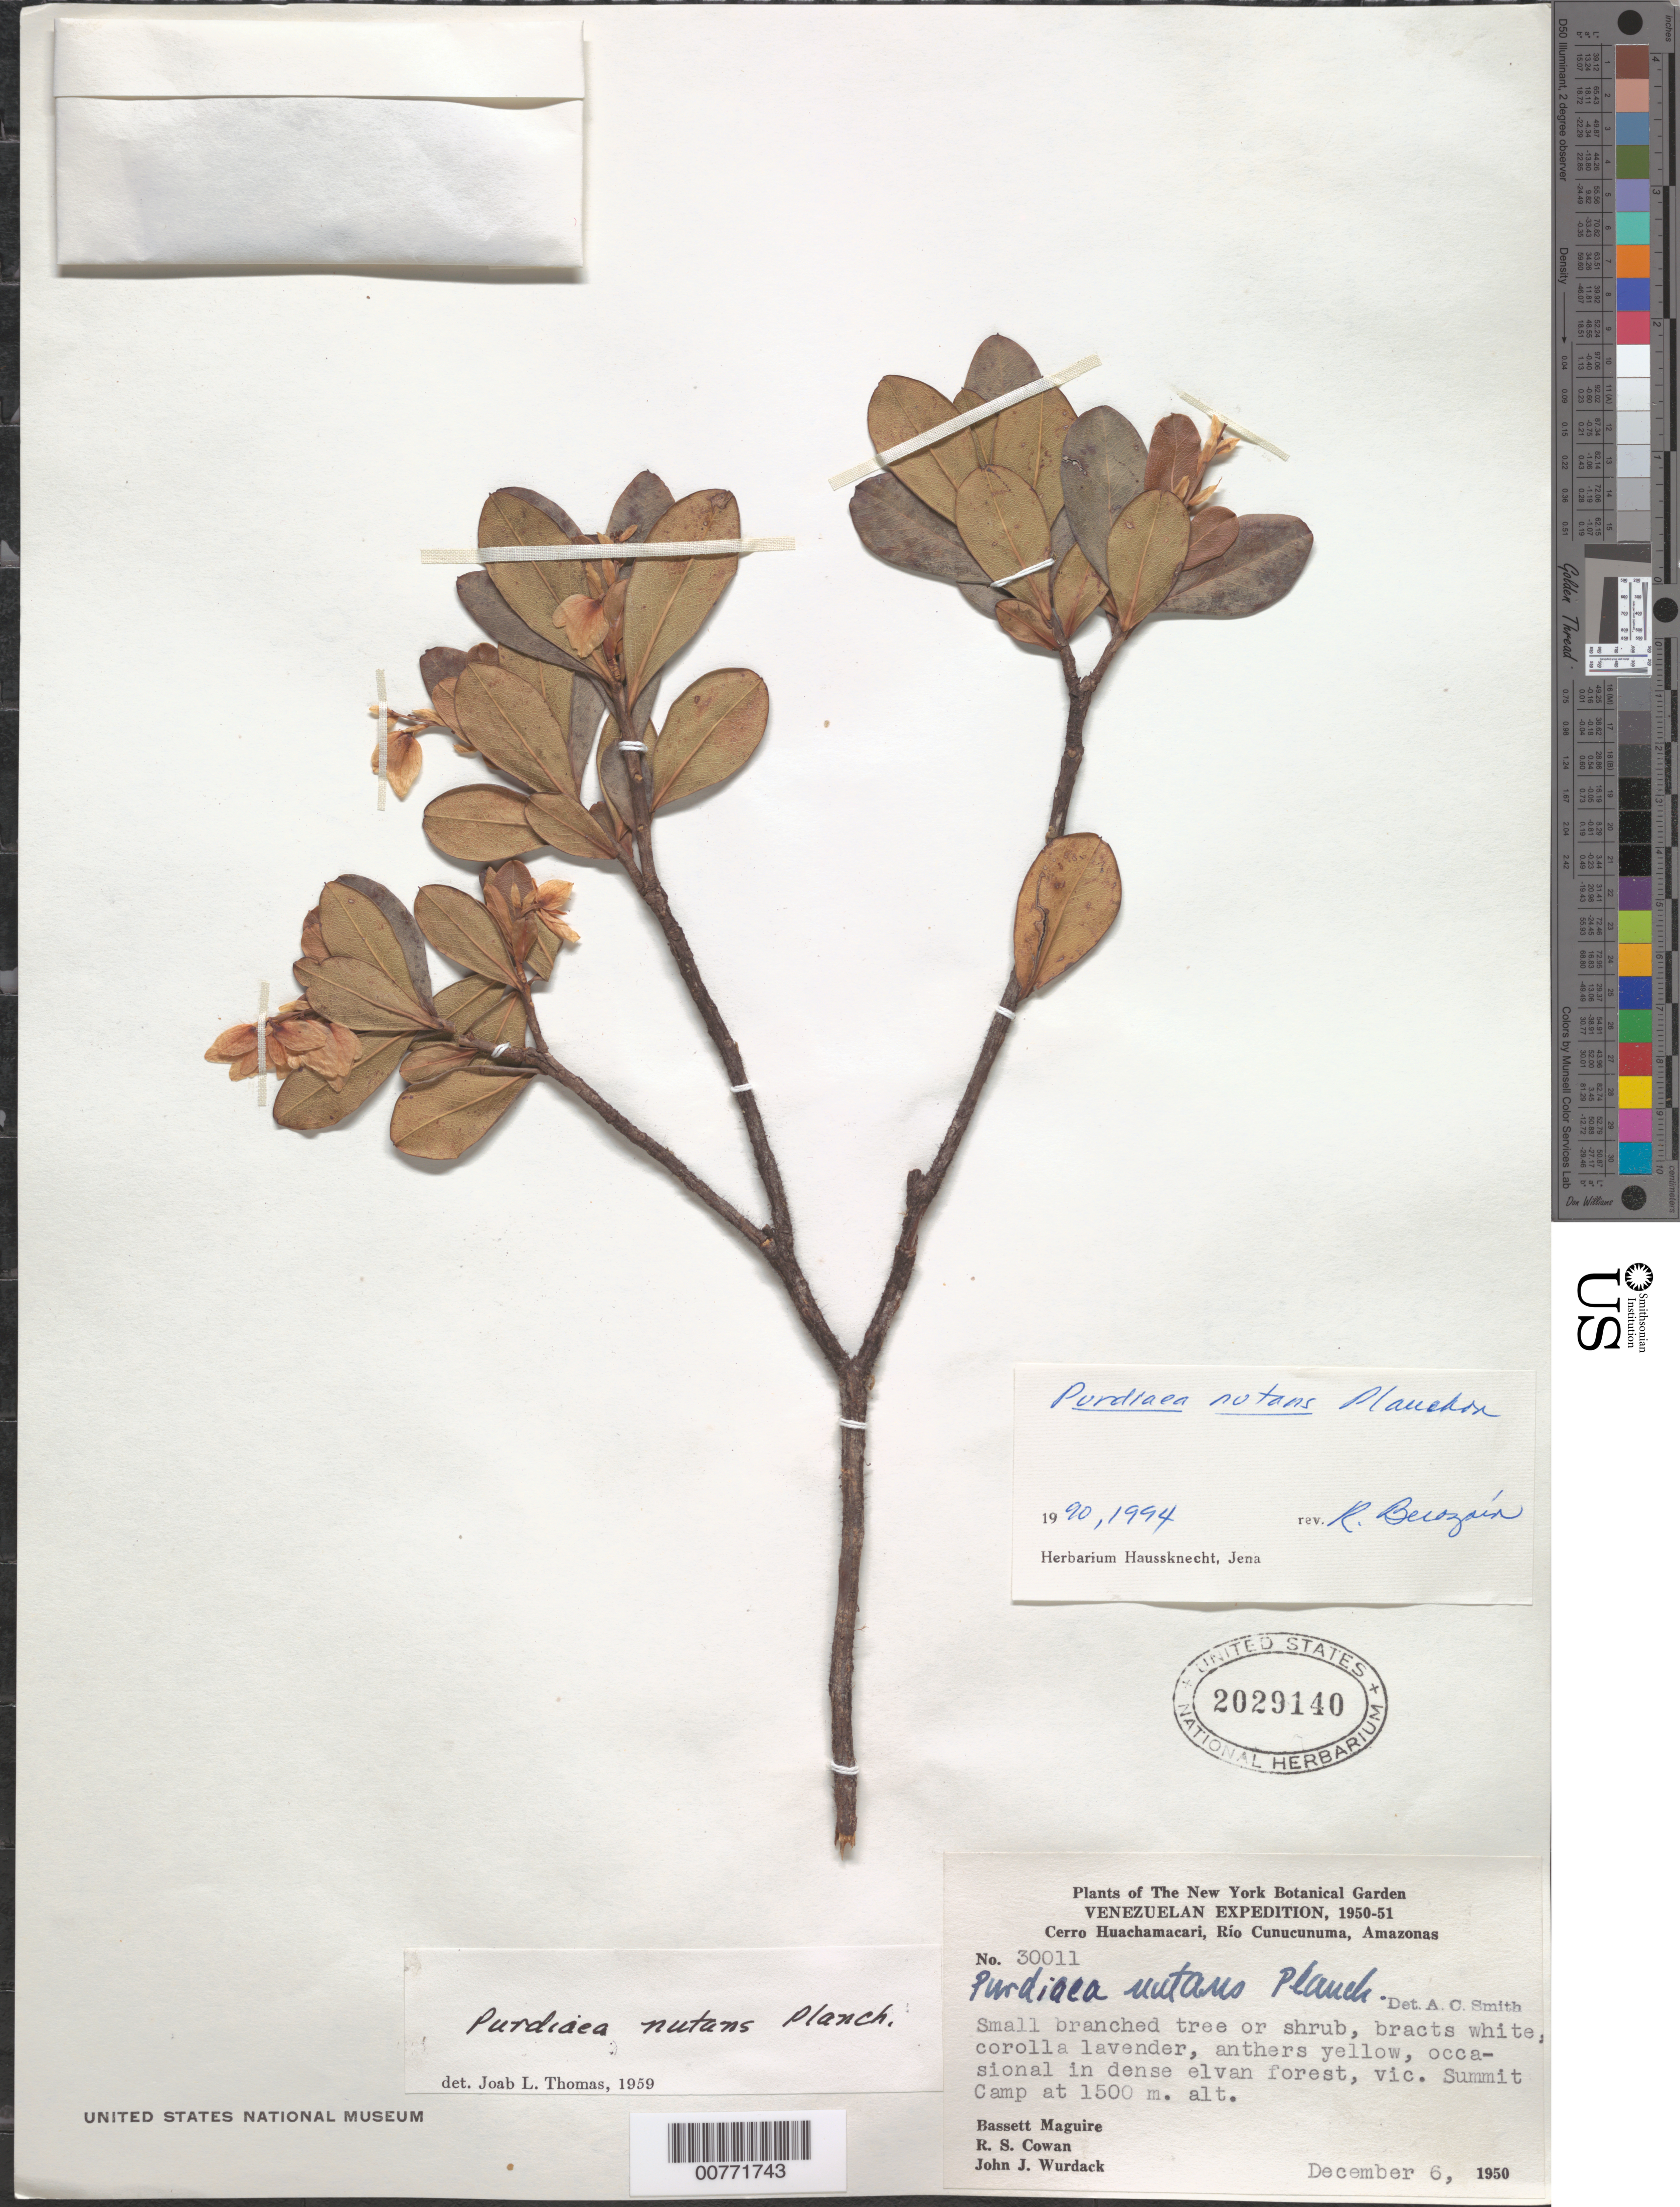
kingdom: Plantae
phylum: Tracheophyta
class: Magnoliopsida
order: Ericales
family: Clethraceae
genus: Purdiaea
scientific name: Purdiaea nutans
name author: Planch.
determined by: Berozain, R.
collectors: B. Maguire, R. S. Cowan & J. J. Wurdack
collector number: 30011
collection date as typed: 6-Dec-50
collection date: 1950-12-06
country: Venezuela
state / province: Amazonas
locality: Cerro Huachamacari, Río Cunucunuma, Summit Camp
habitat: Dense elvan forest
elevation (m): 1500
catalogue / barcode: US 2029140